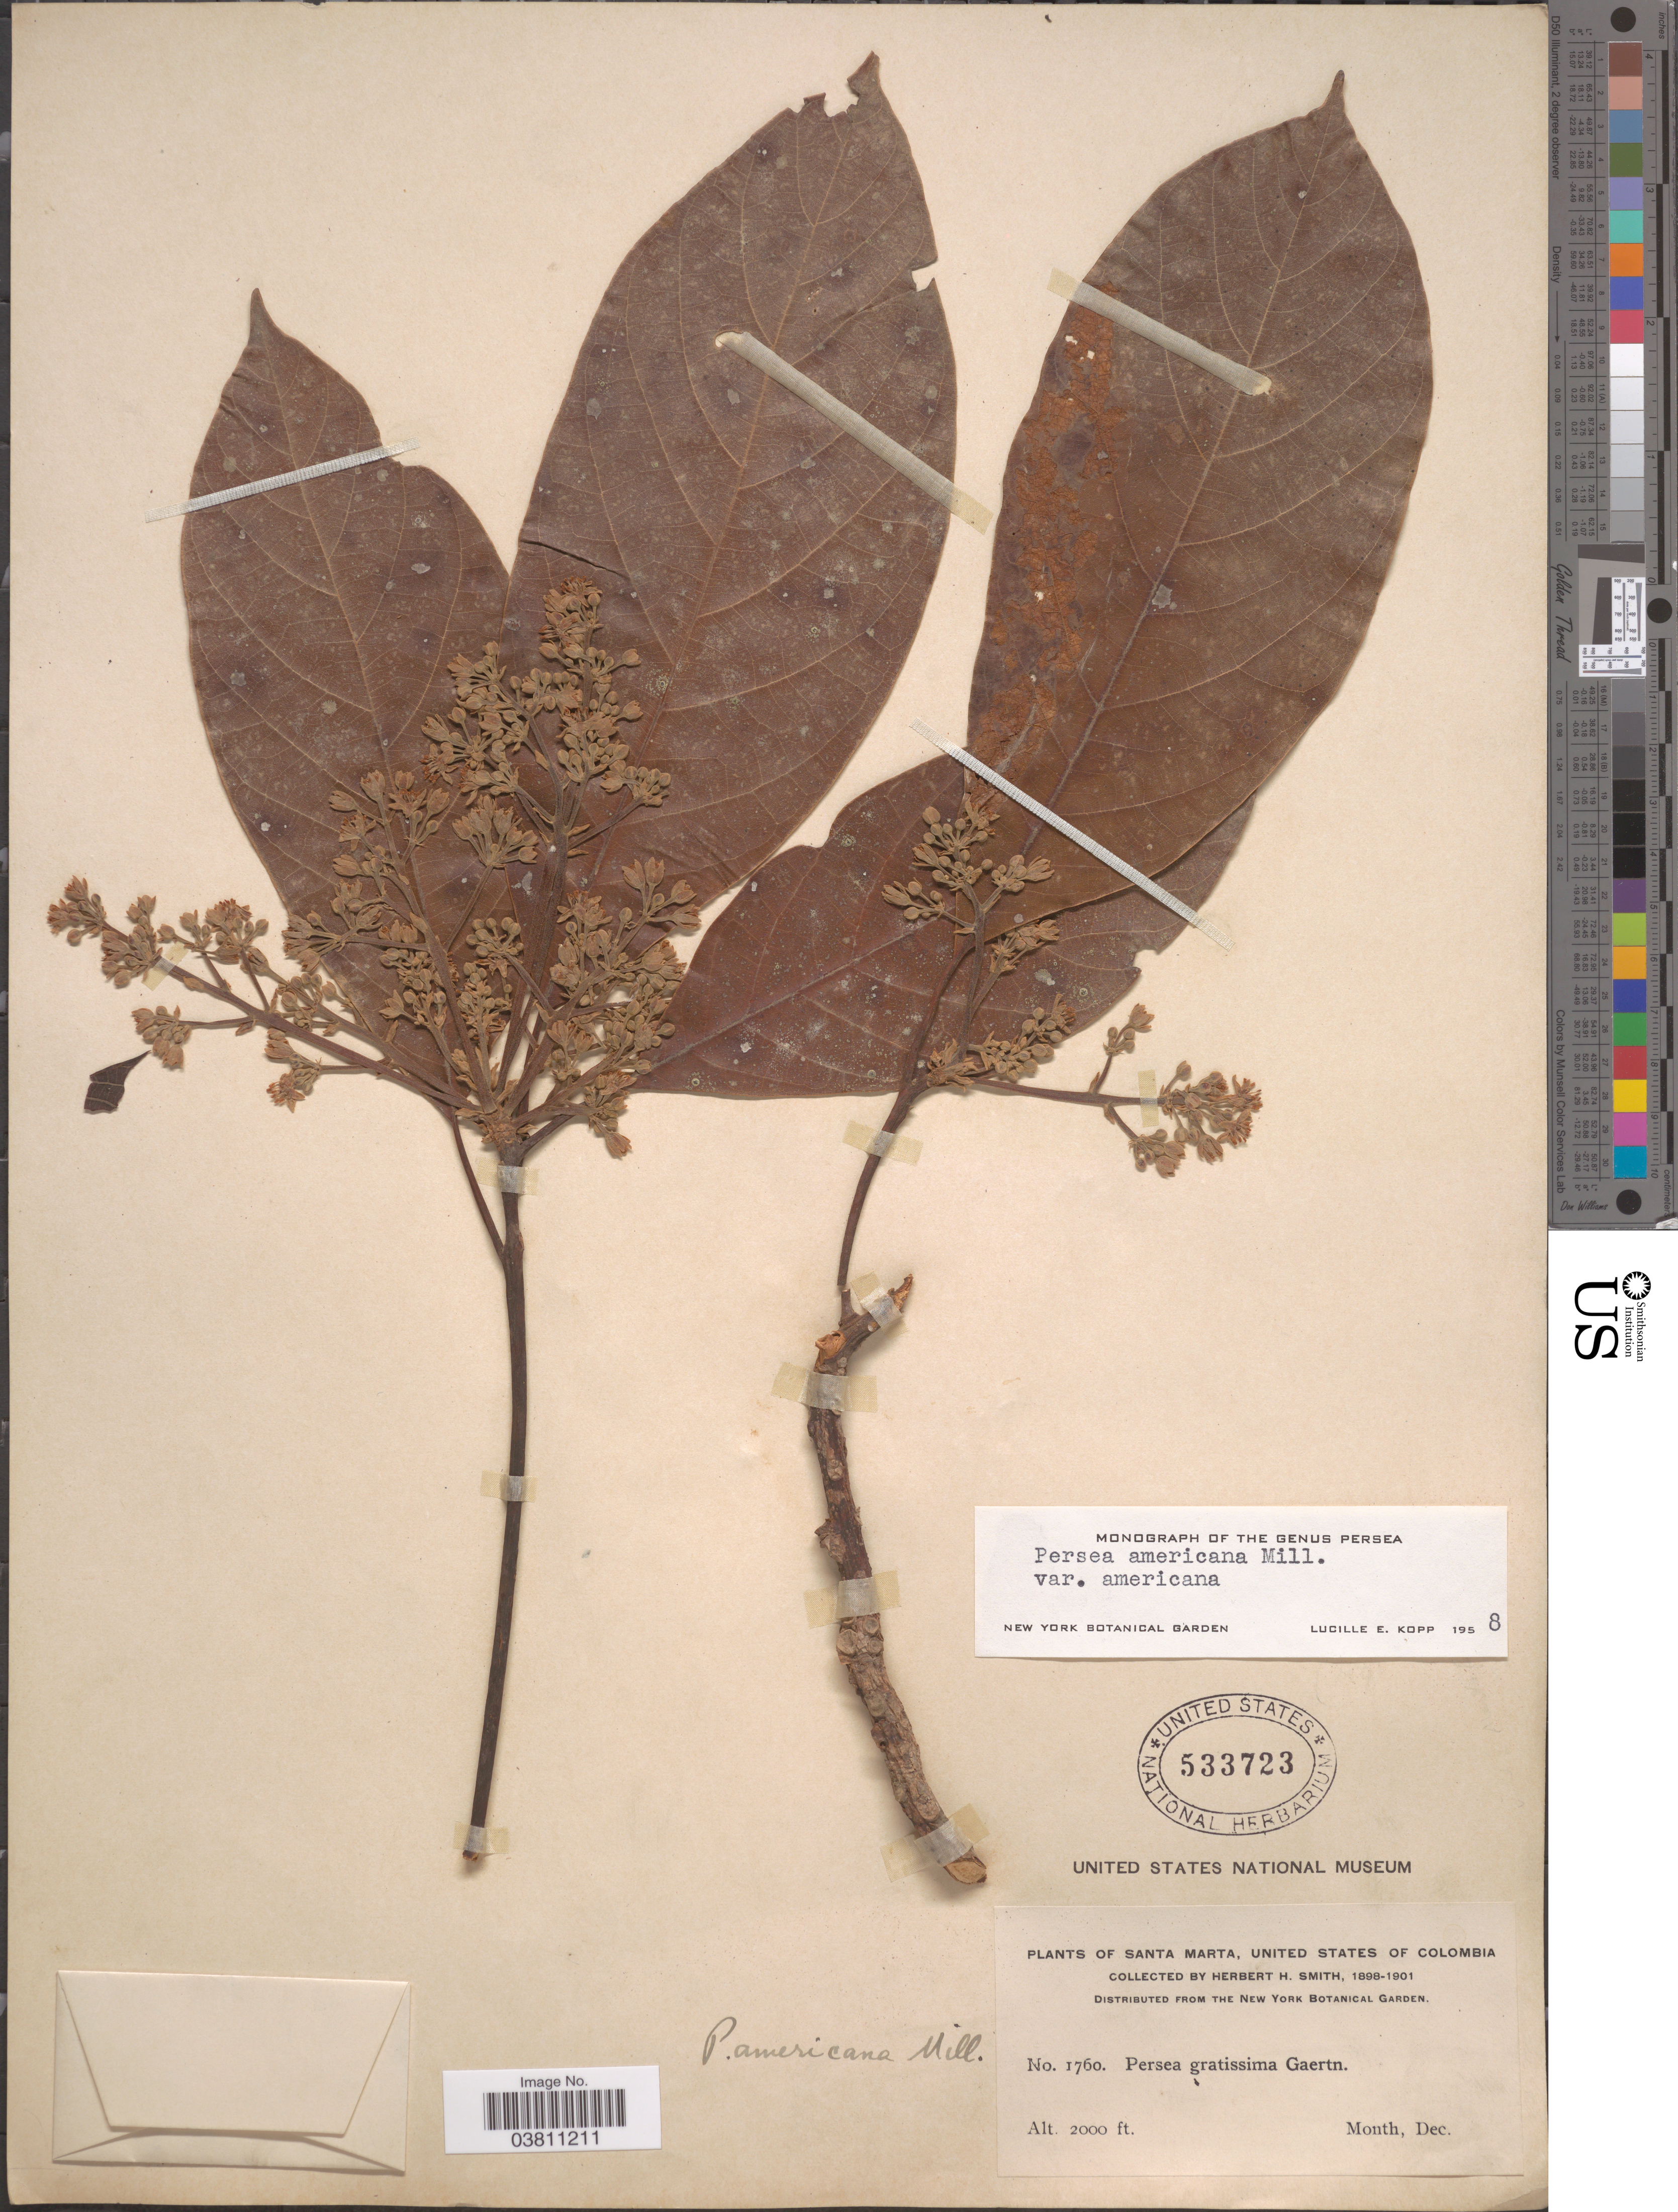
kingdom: Plantae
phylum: Tracheophyta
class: Magnoliopsida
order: Laurales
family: Lauraceae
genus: Persea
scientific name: Persea americana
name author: Mill.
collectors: Herbert H. Smith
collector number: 1760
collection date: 1898-12/1901-12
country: Colombia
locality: Santa Marta, United States of Colombia.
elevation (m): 610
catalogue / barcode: US 533723